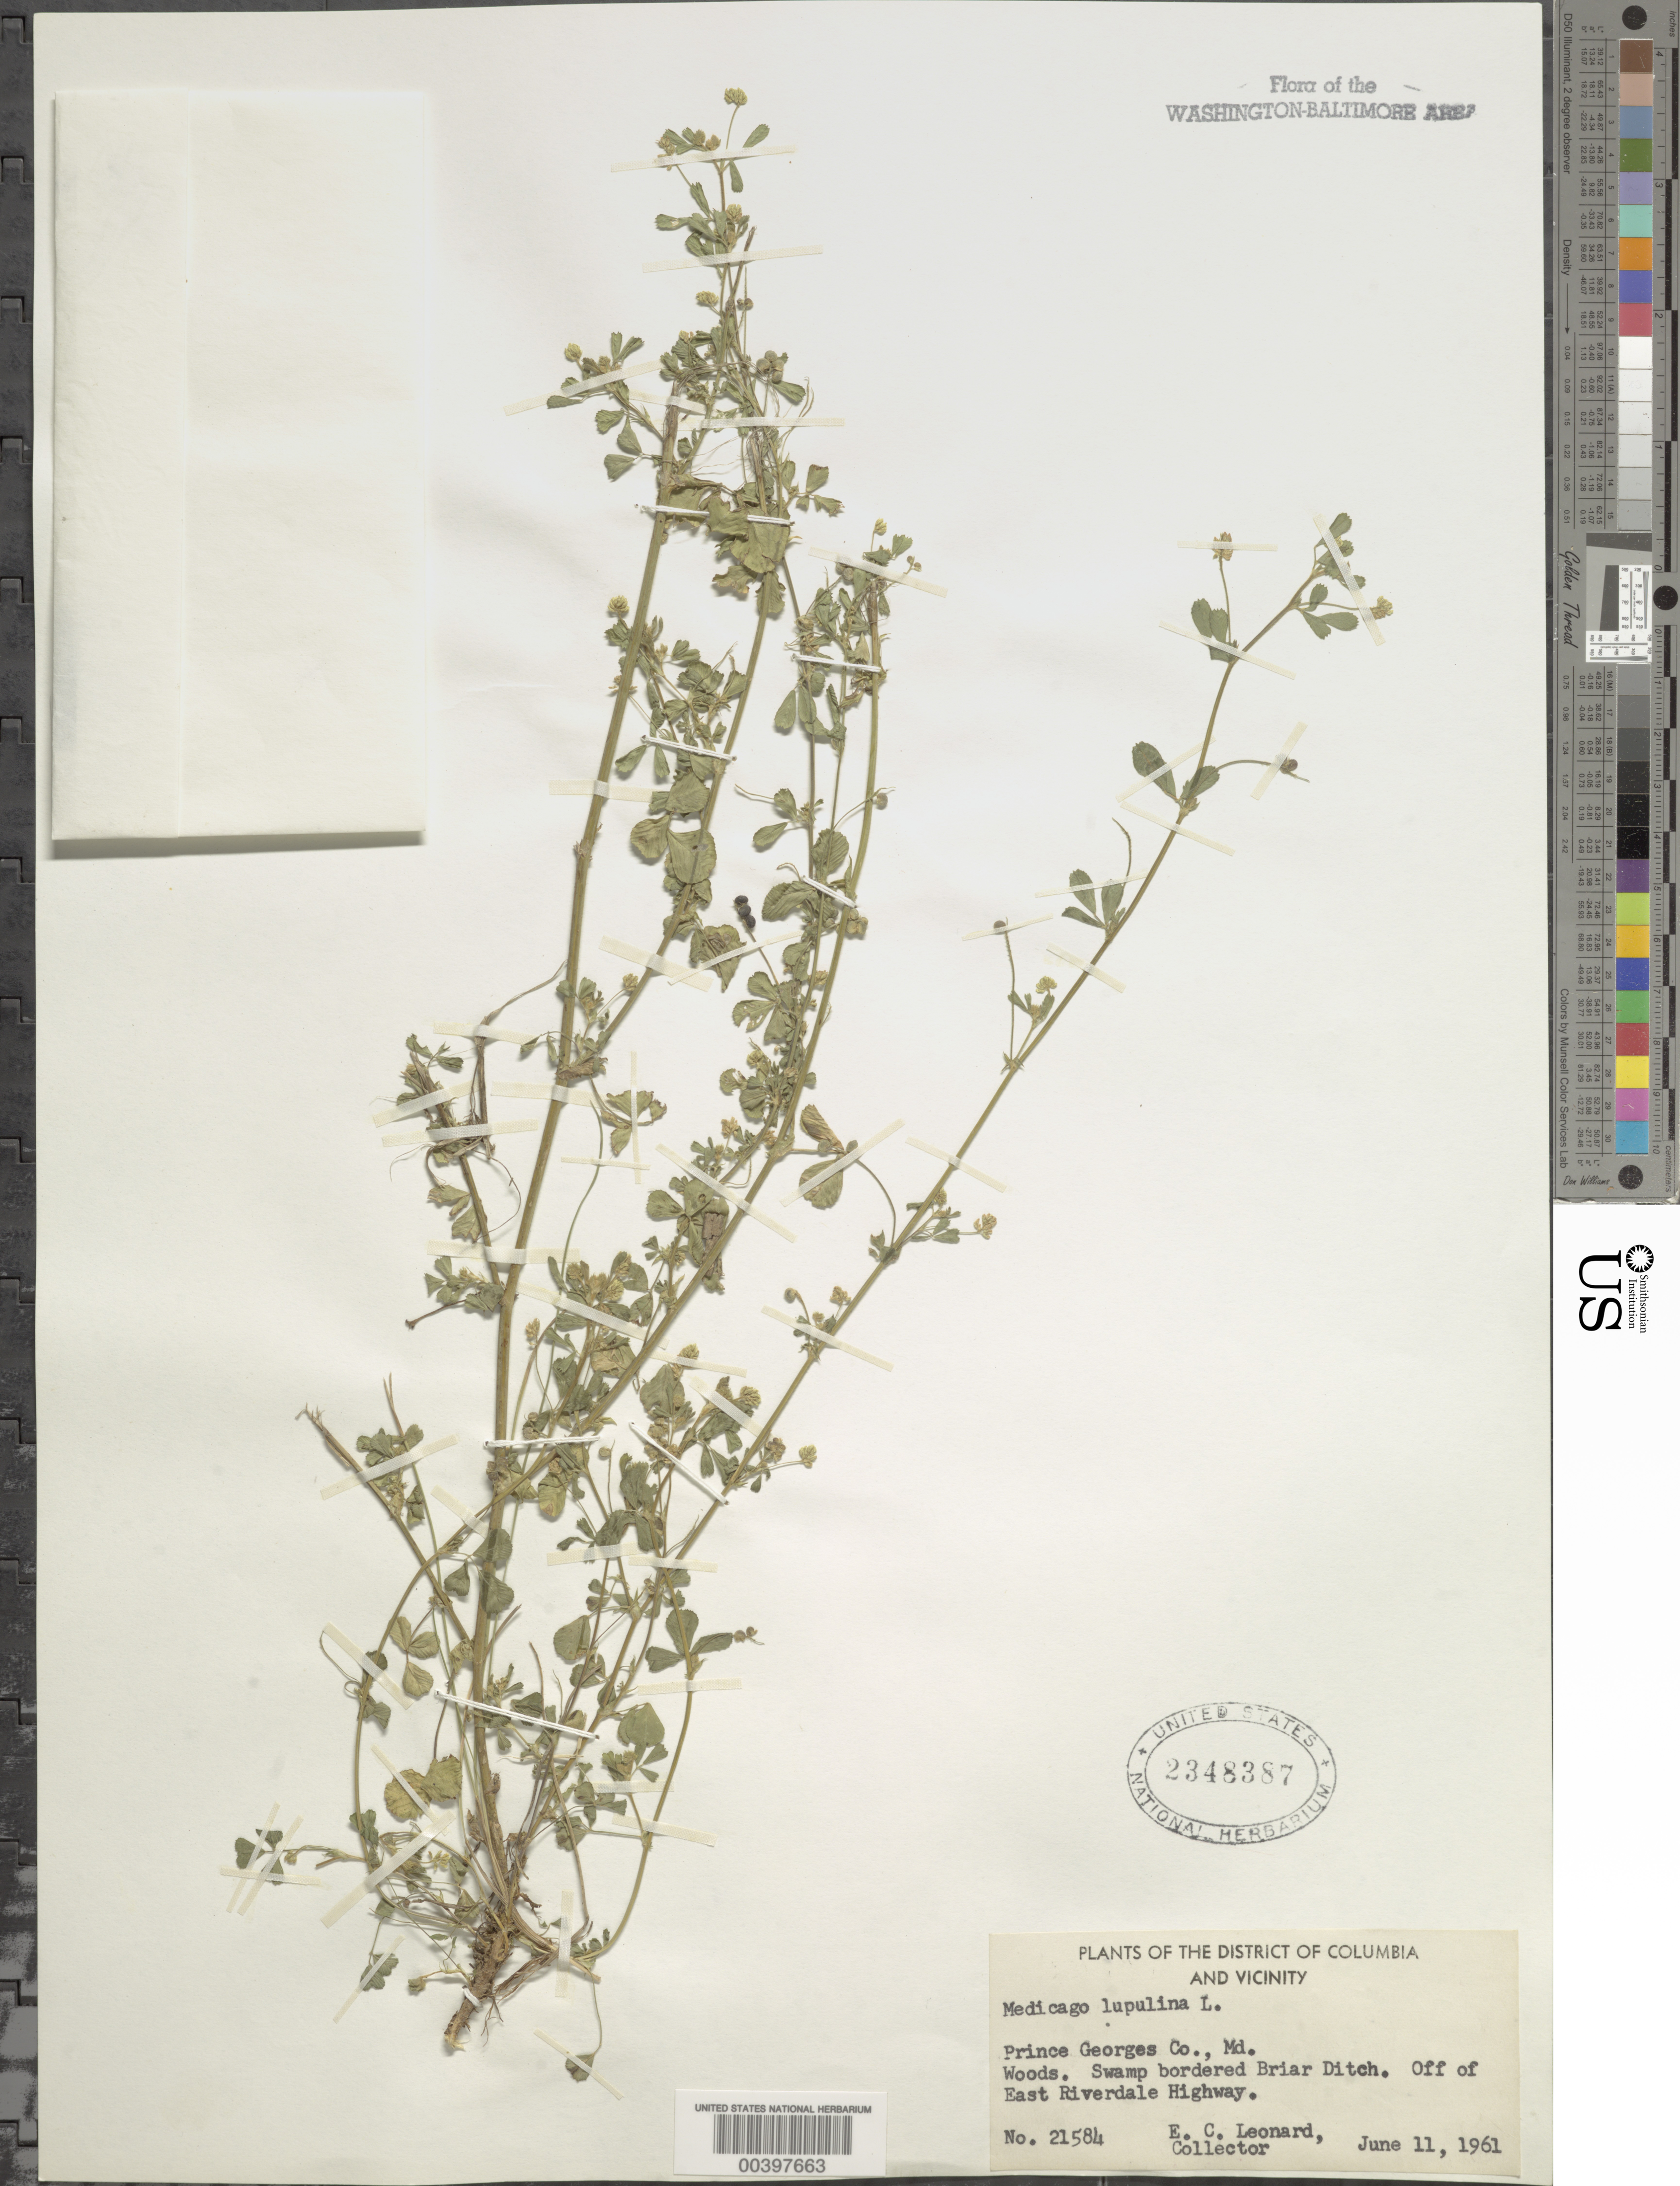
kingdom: Plantae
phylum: Tracheophyta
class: Magnoliopsida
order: Fabales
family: Fabaceae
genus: Medicago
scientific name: Medicago lupulina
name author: L.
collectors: E. C. Leonard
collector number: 21584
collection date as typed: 11 Jun 1961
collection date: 1961-06-11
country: United States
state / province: Maryland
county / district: Prince George's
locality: Briar Ditch, near east Riverdale Highway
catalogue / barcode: US 2348387